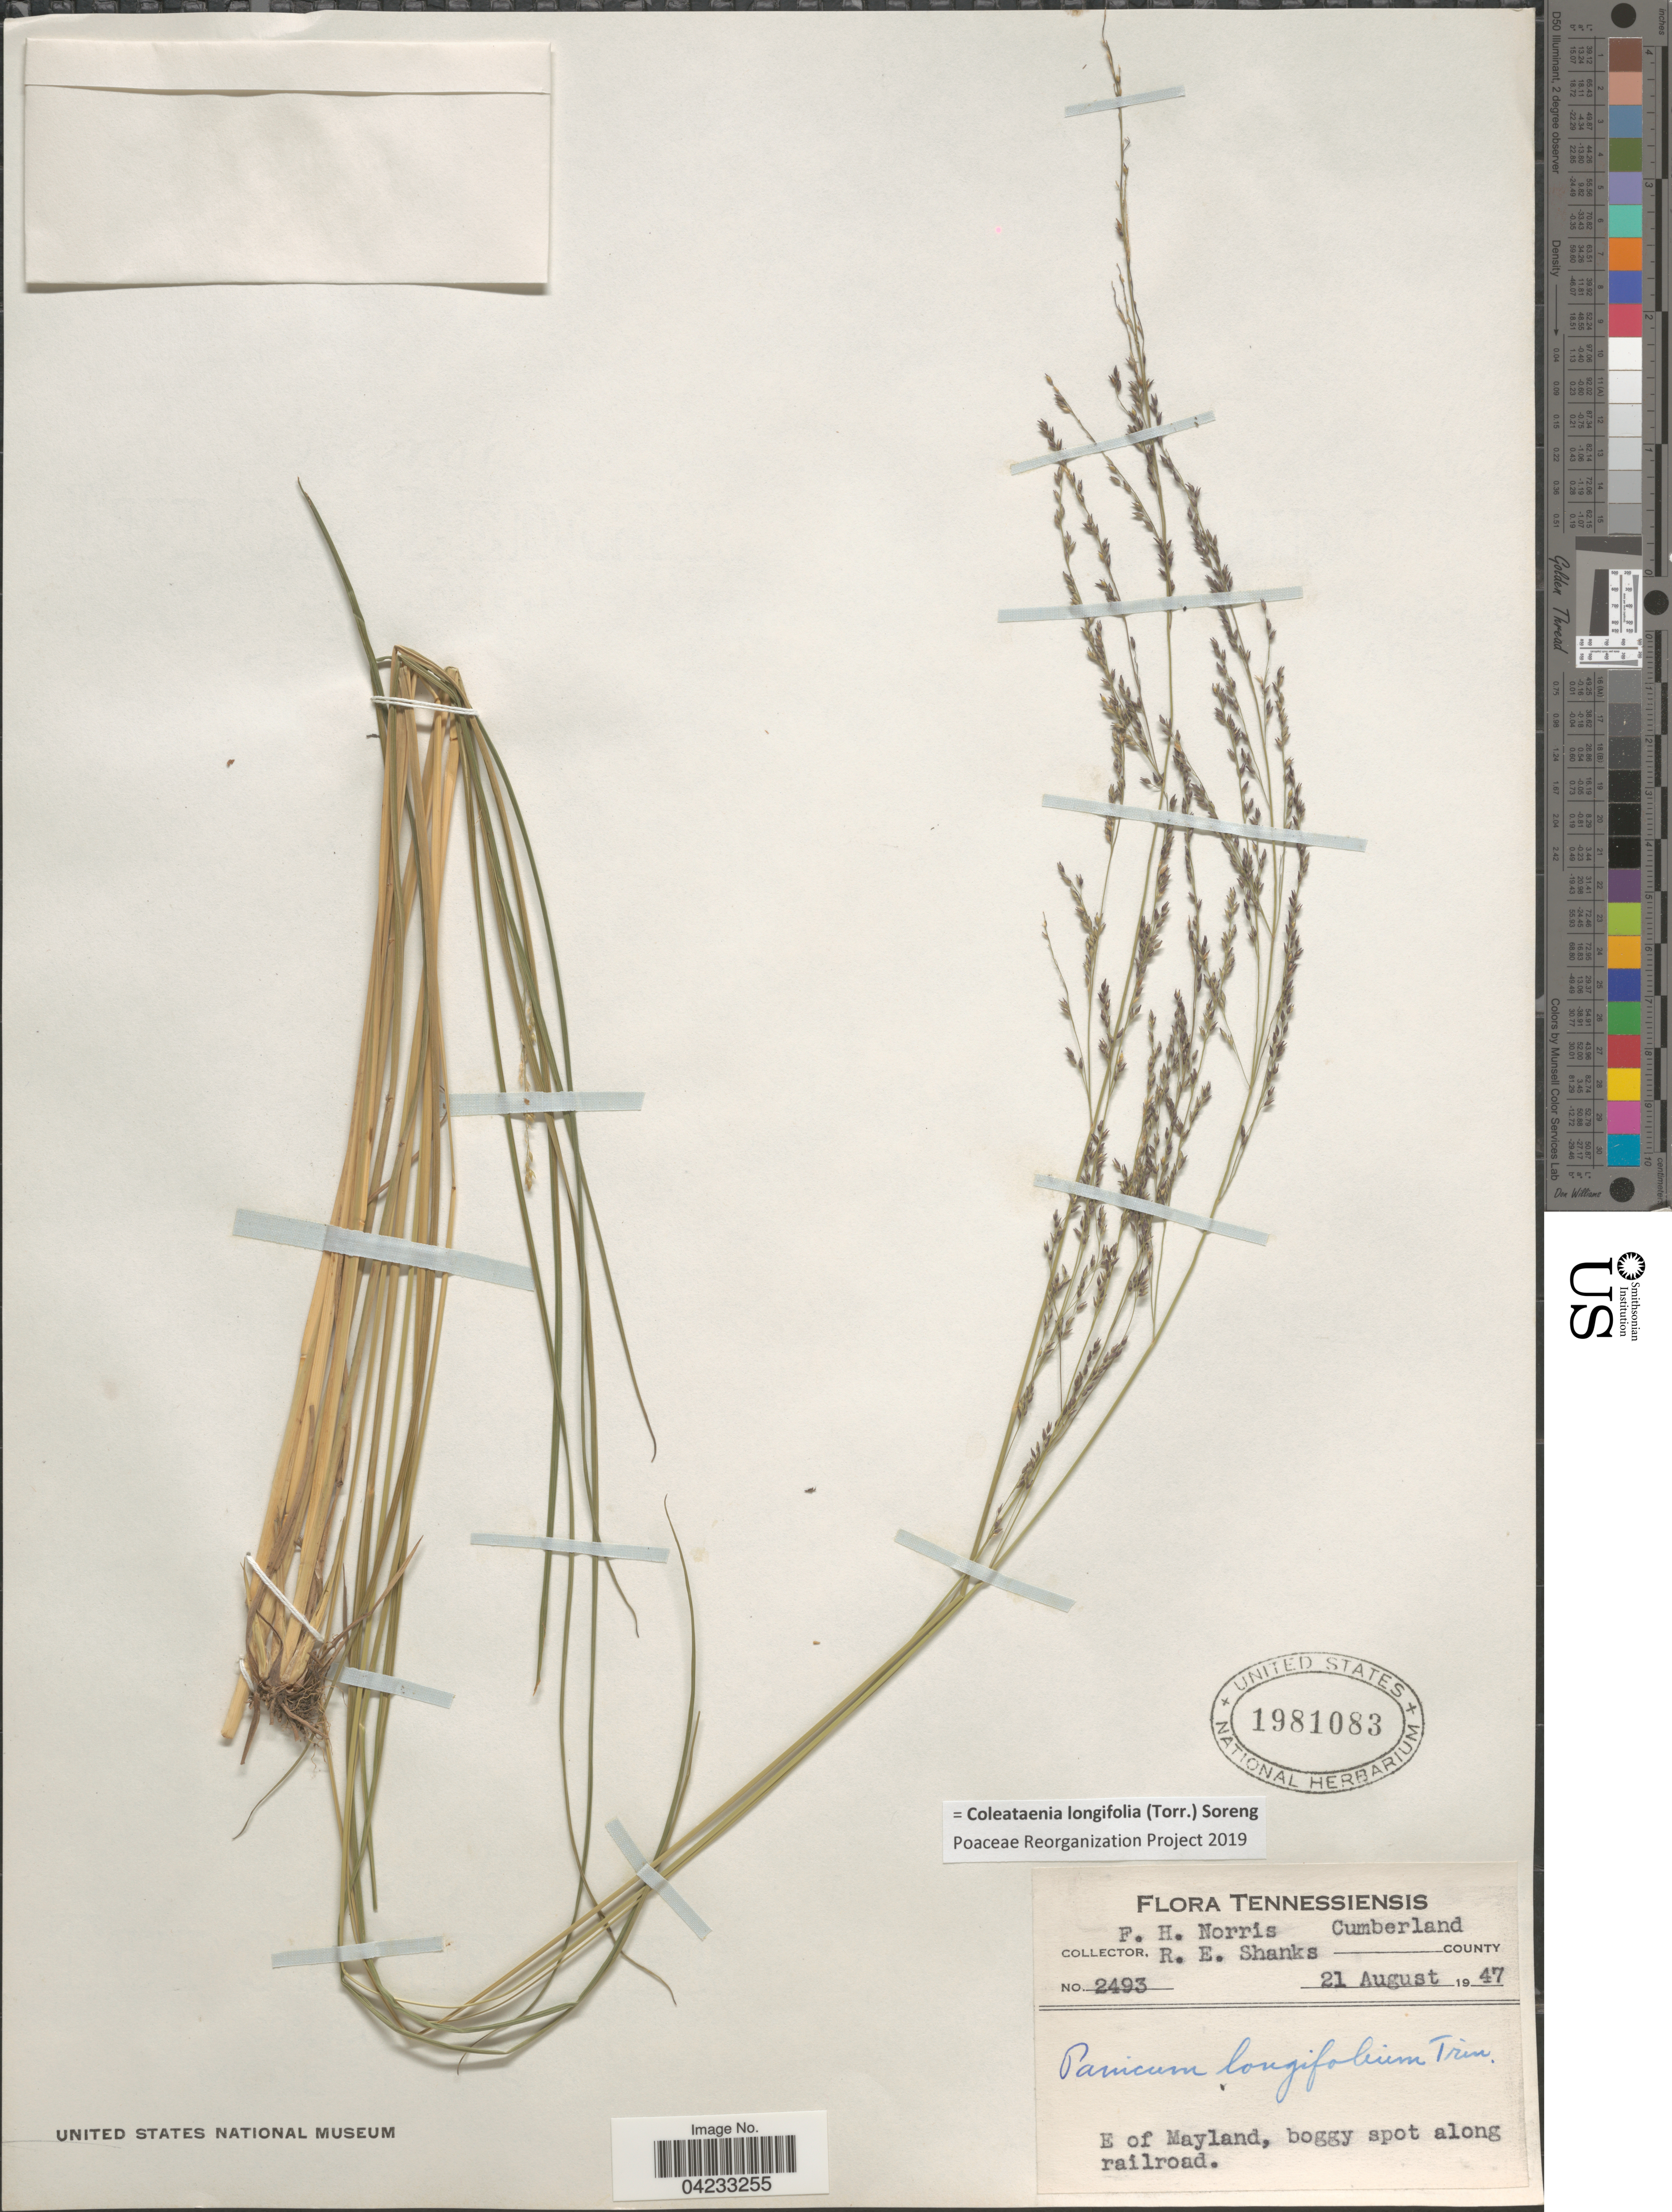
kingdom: Plantae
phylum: Tracheophyta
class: Liliopsida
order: Poales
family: Poaceae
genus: Coleataenia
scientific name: Coleataenia longifolia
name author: (Torr.) Soreng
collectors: F. H. Norris & R. Shanks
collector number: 2493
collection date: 1947-08-21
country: United States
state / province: Tennessee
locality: Cumberland County. E of Mayland, boggy spot along railroad.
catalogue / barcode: US 1981083